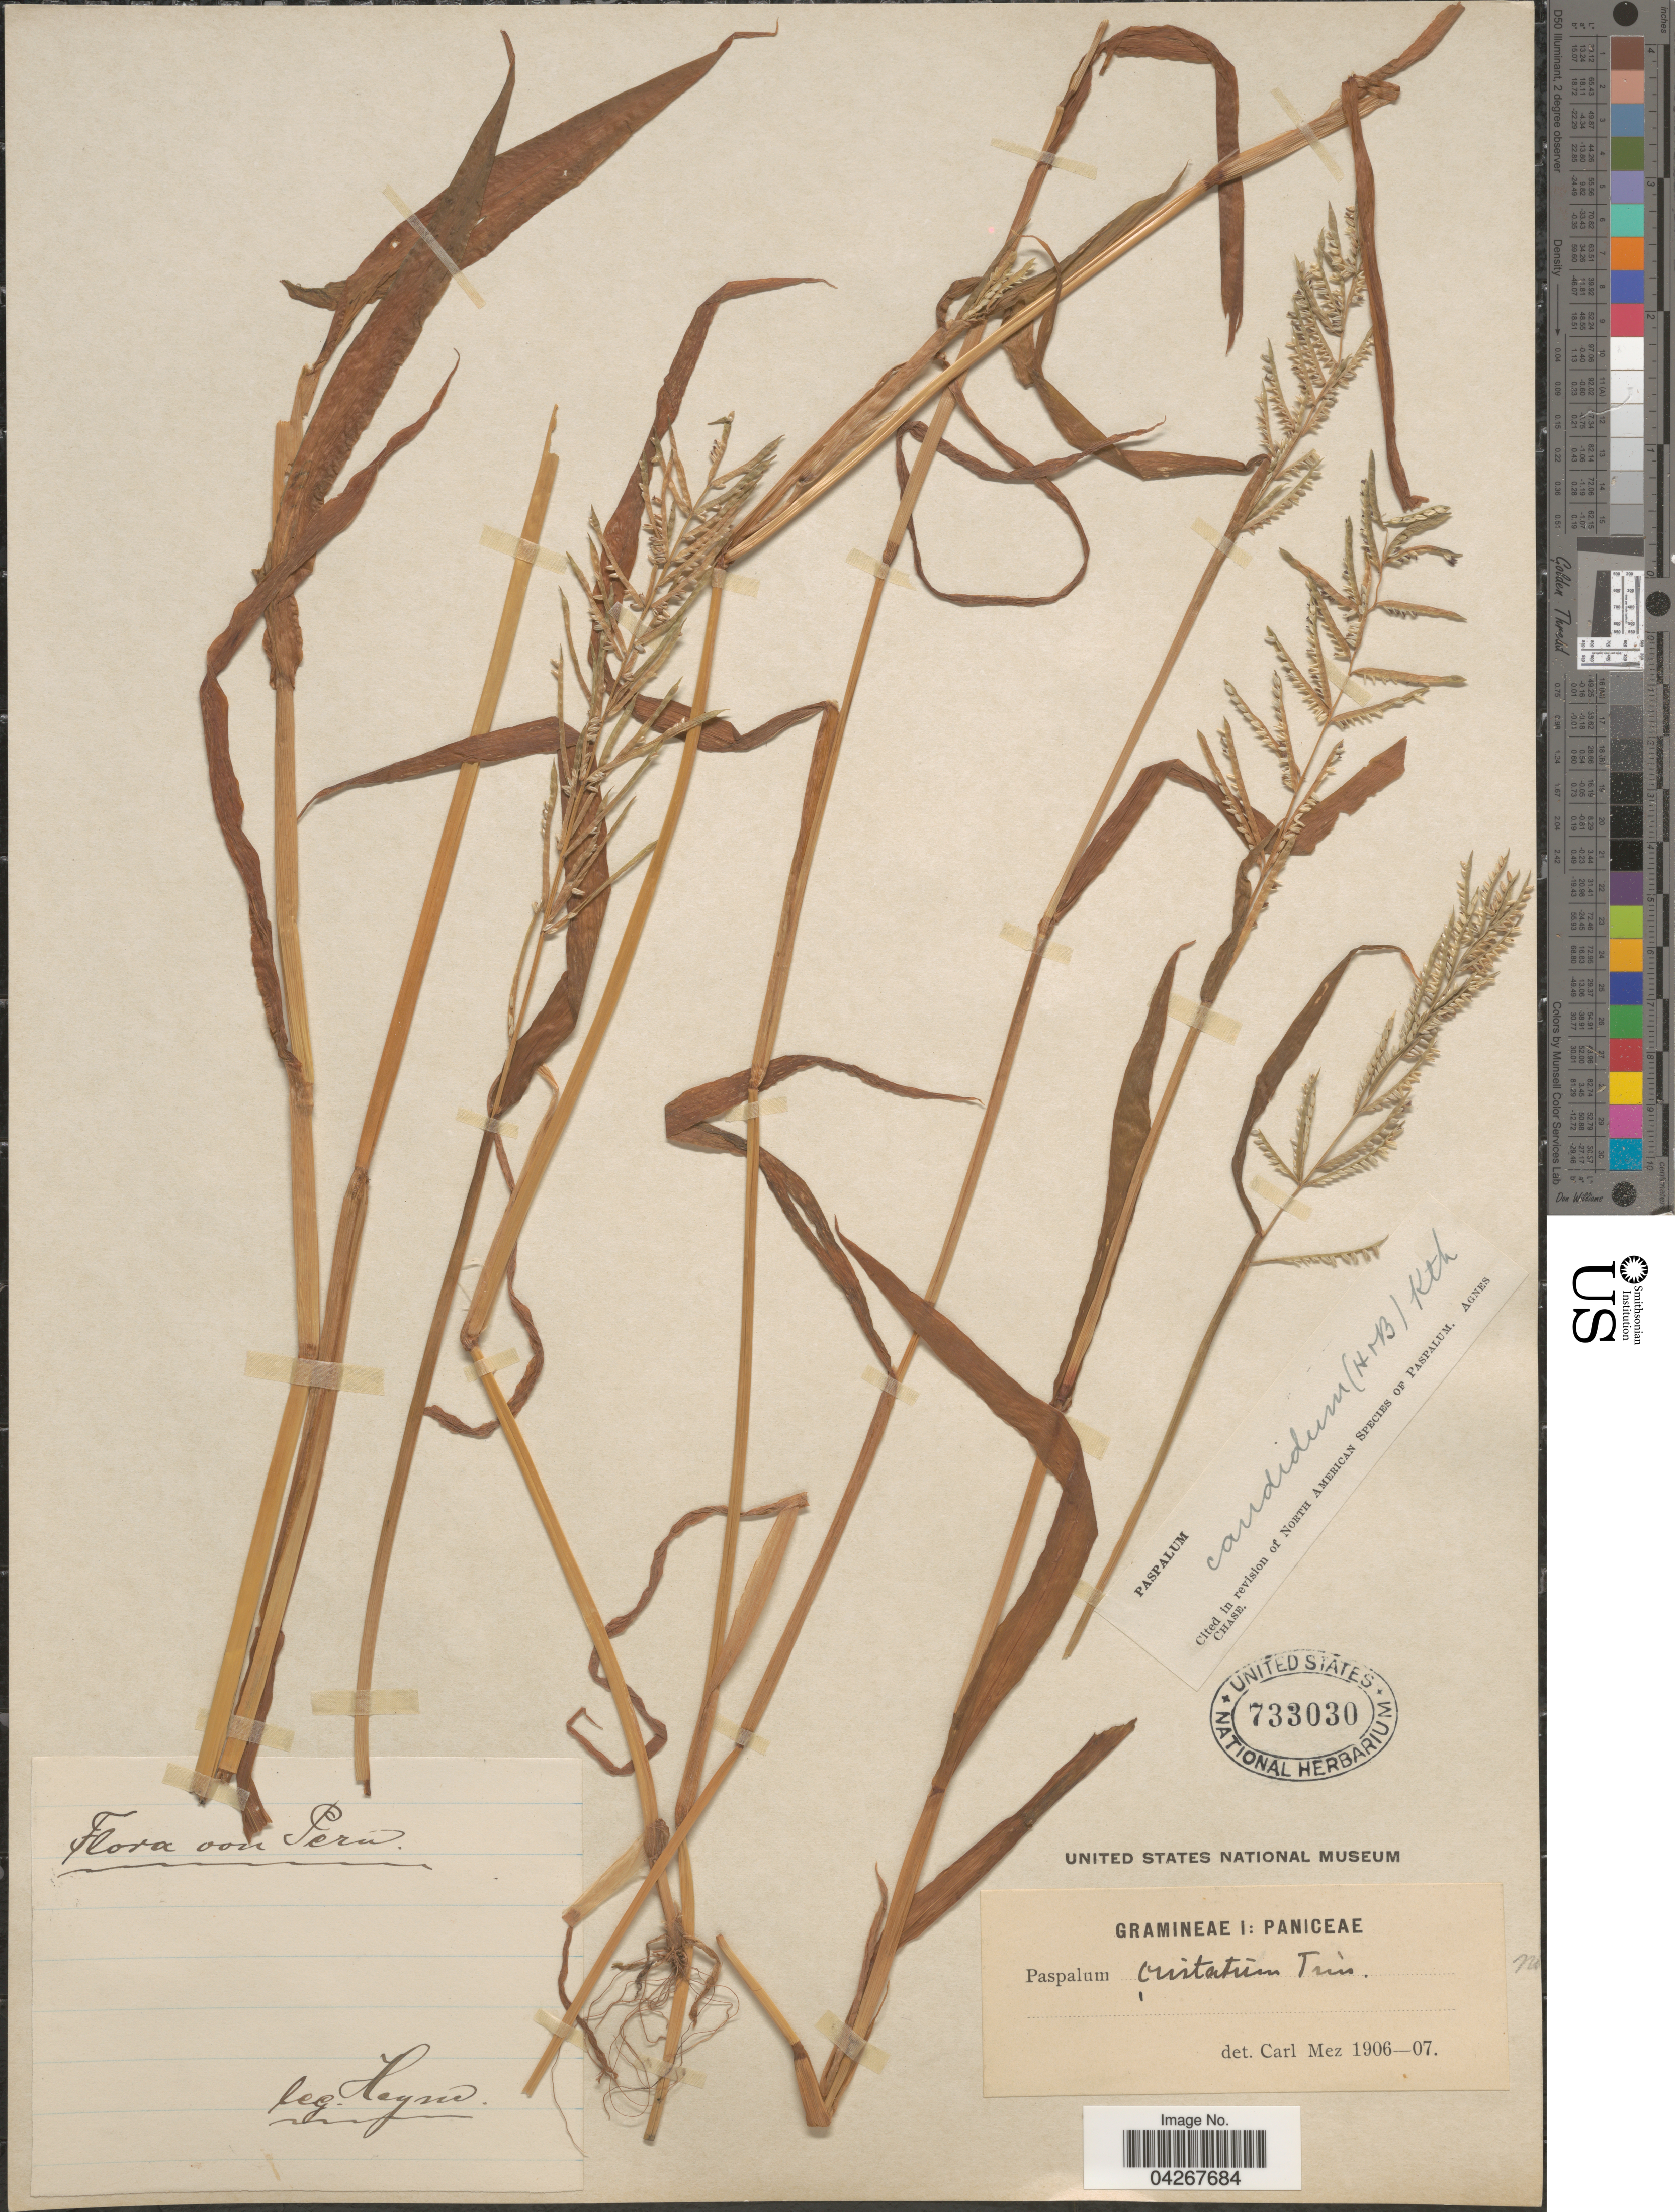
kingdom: Plantae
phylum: Tracheophyta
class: Liliopsida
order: Poales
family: Poaceae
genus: Paspalum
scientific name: Paspalum candidum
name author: (Humb. & Bonpl. ex Fleugge) Kunth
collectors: Heyne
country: Peru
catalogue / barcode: US 733030